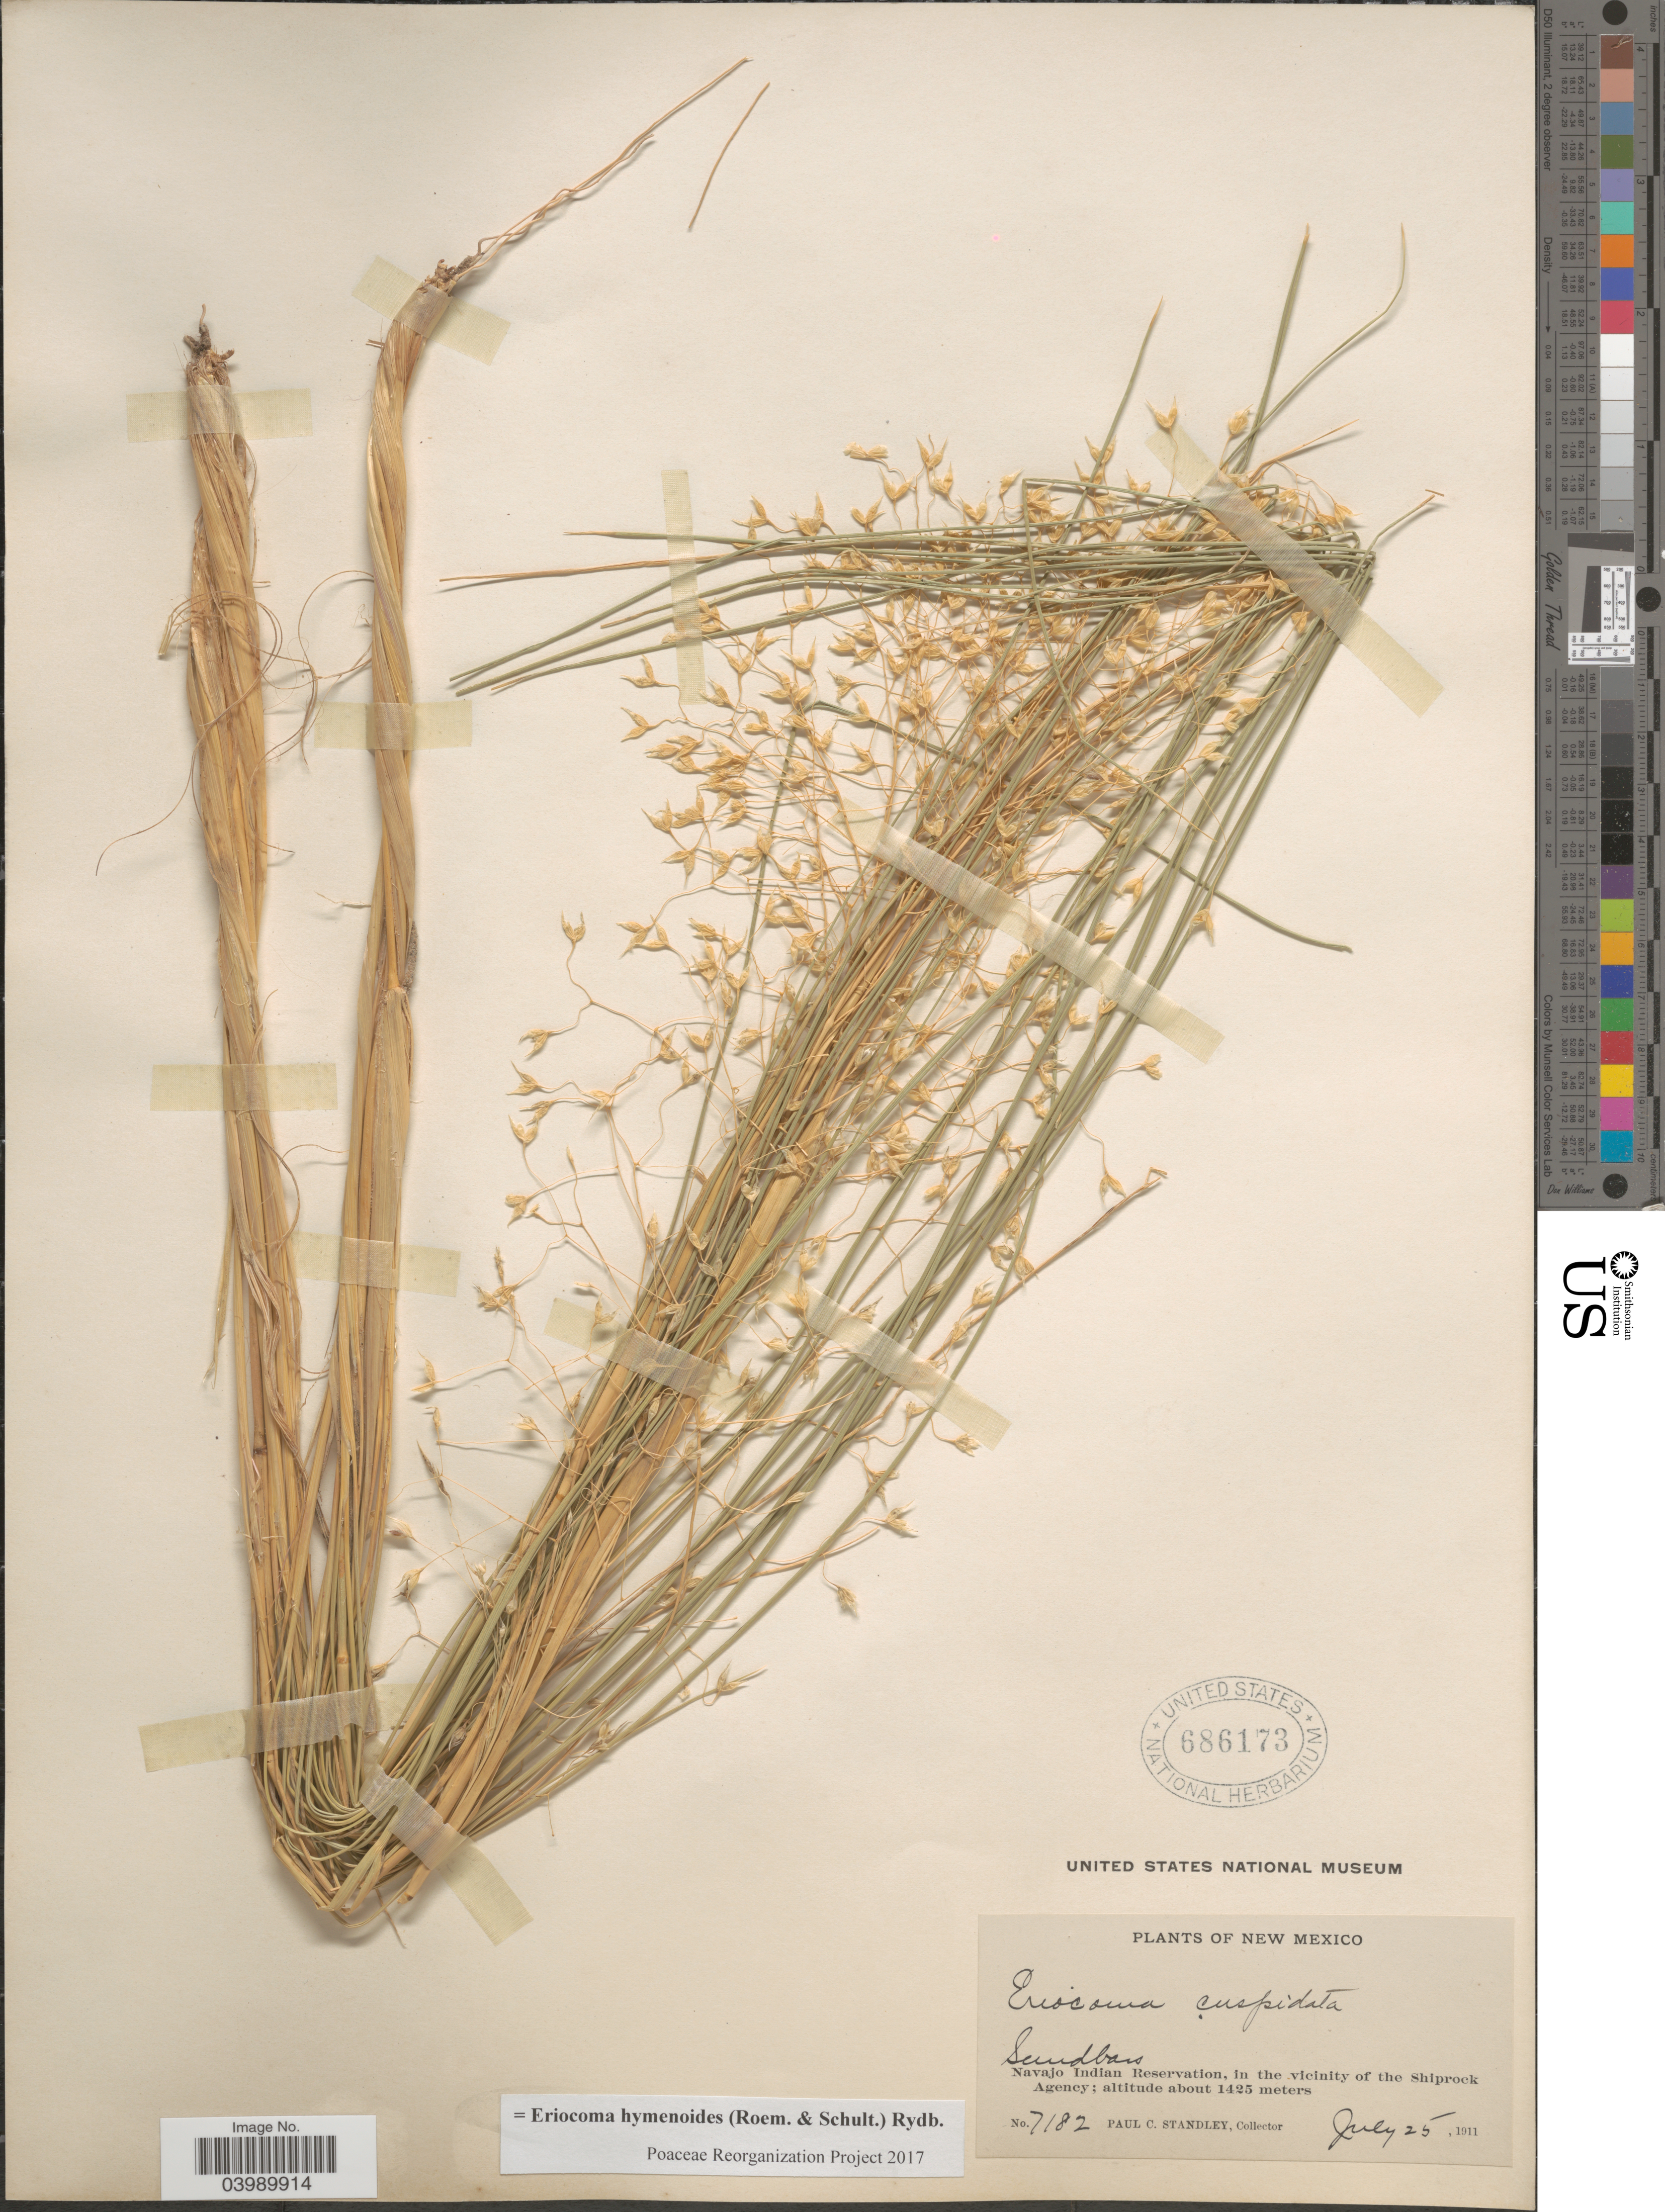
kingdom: Plantae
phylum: Tracheophyta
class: Liliopsida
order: Poales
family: Poaceae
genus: Eriocoma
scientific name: Eriocoma hymenoides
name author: (Roem. & Schult.) Rydb.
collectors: P. C. Standley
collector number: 7182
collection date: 1911-07-25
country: United States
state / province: New Mexico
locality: Navajo Indian Reservation, in the vicinity of the Shiprock Agency.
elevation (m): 1425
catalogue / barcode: US 686173